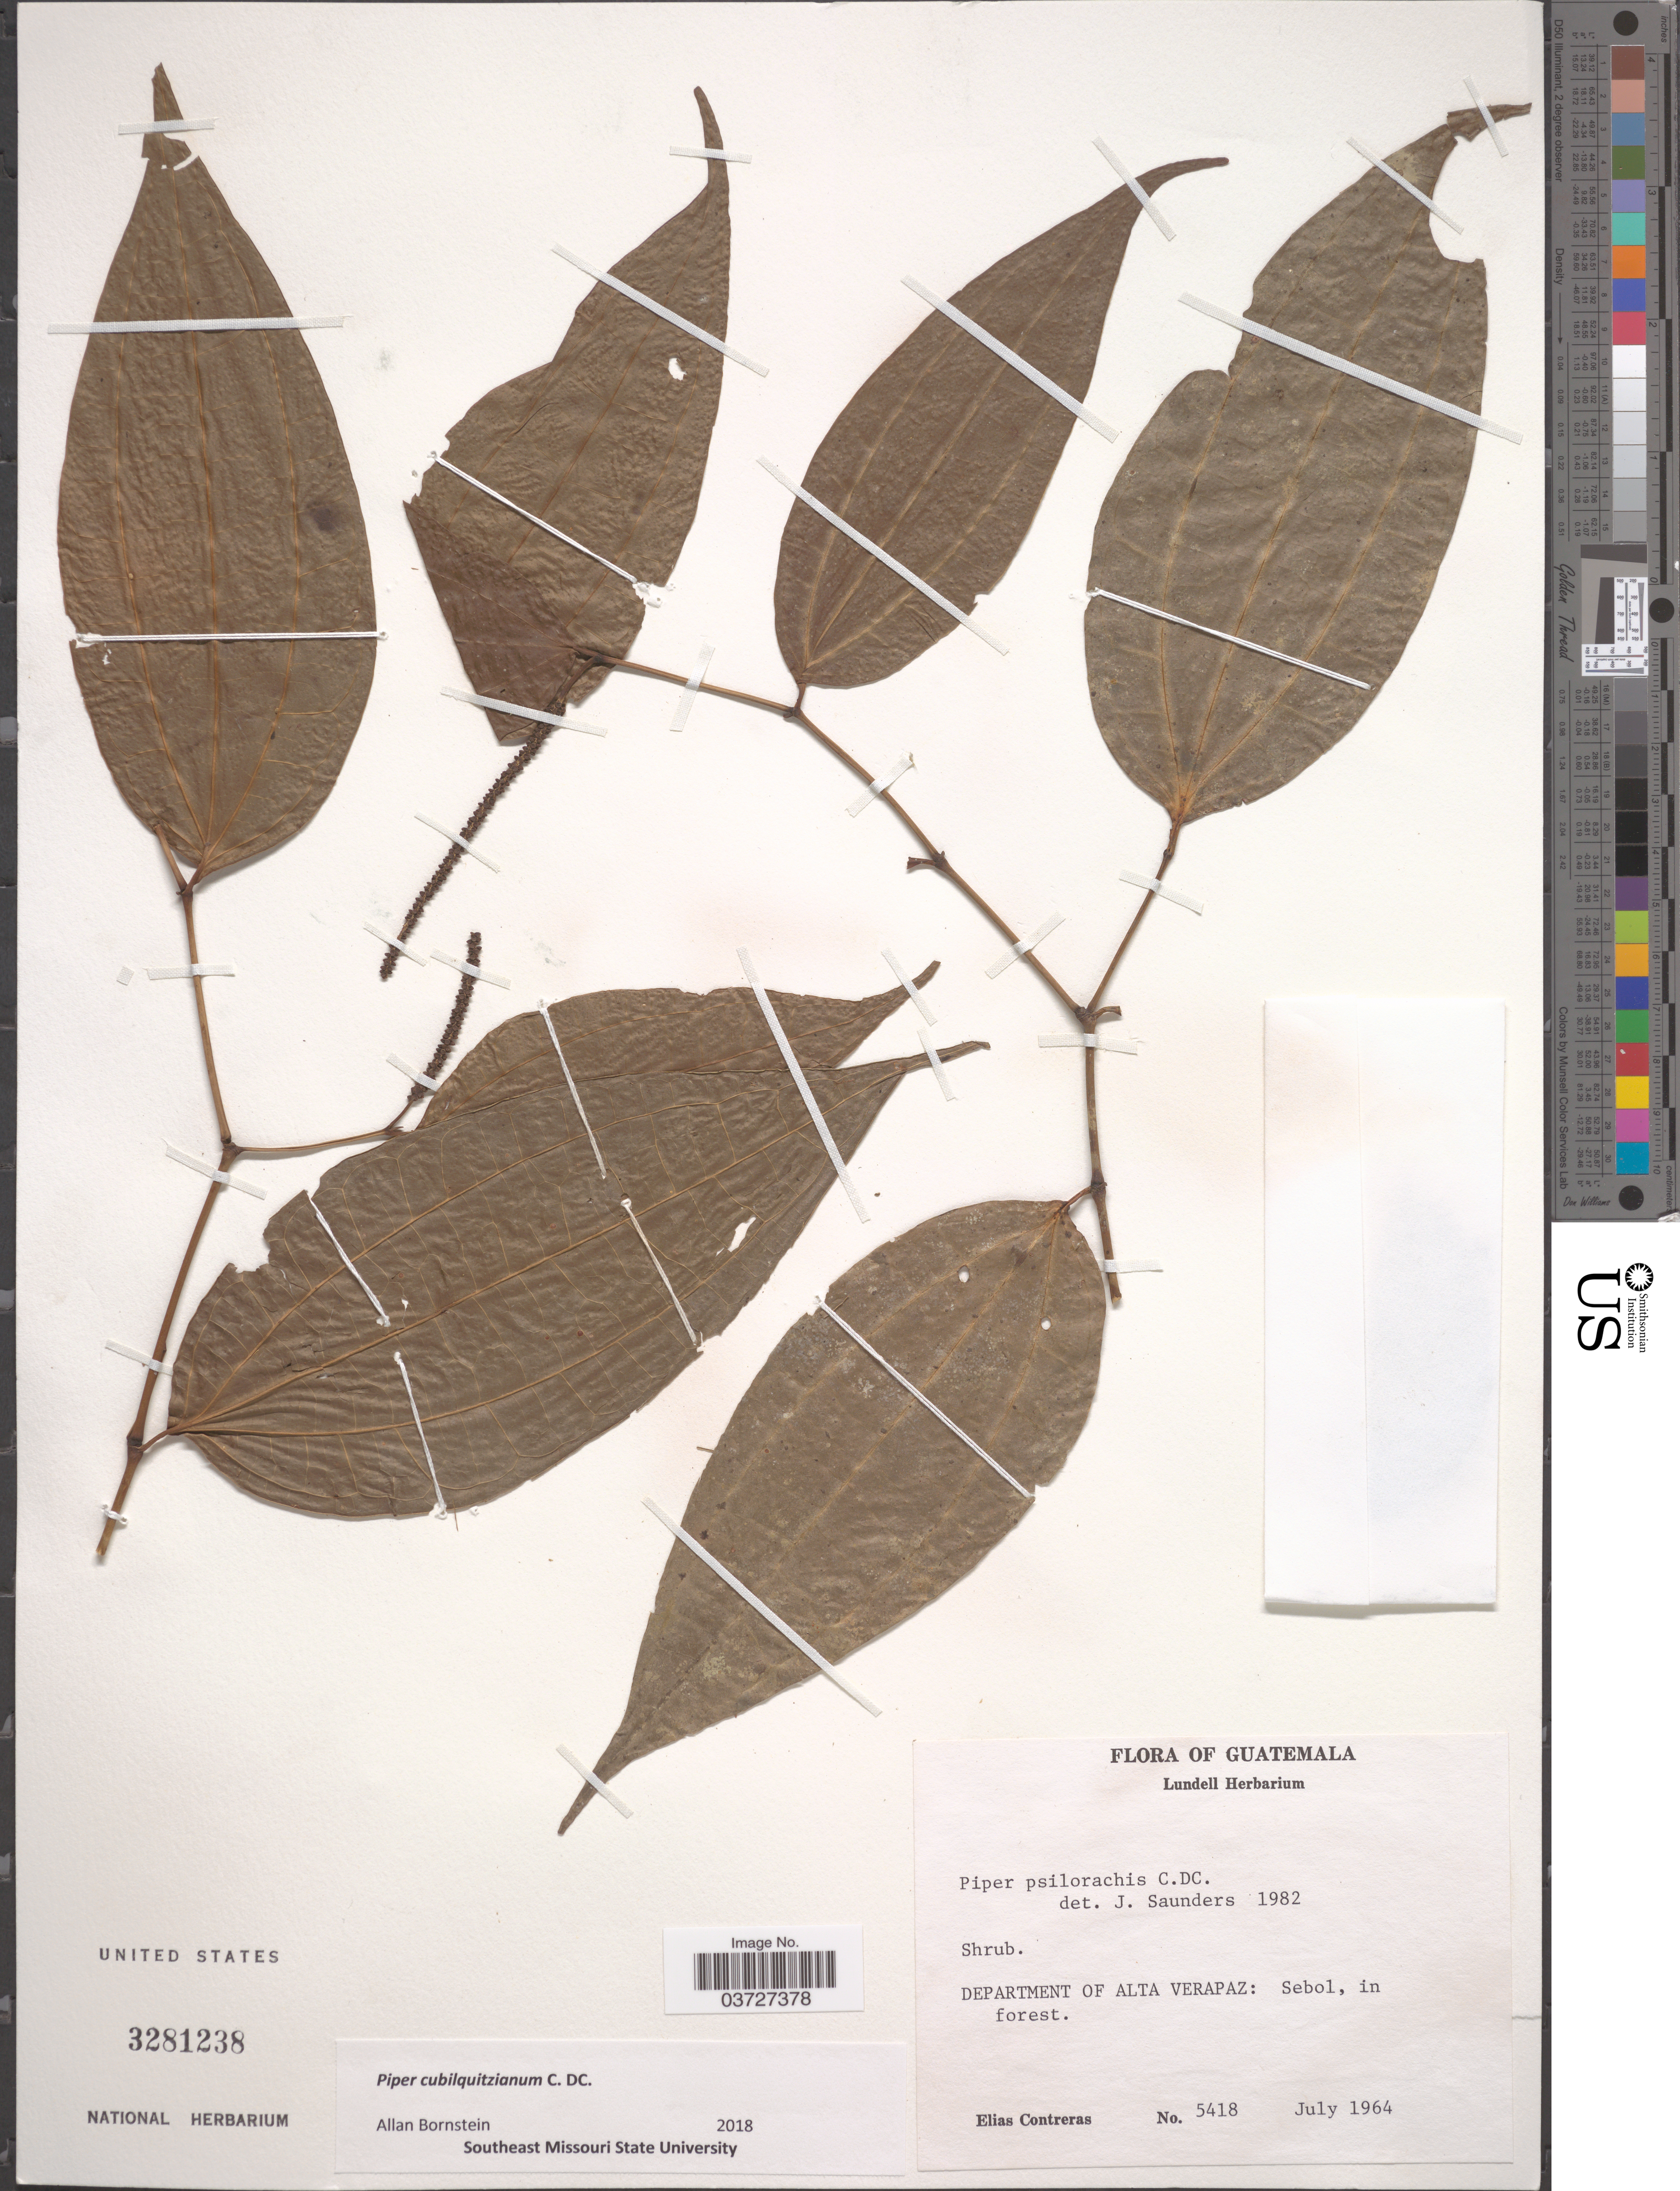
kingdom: Plantae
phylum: Tracheophyta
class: Magnoliopsida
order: Piperales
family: Piperaceae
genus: Piper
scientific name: Piper cubilquitzianum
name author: C. DC.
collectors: E. Contreras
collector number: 5418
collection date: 1964-07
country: Guatemala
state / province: Alta Verapaz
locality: Department of Alta Verapaz: Sebol, in forest.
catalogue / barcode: US 3281238